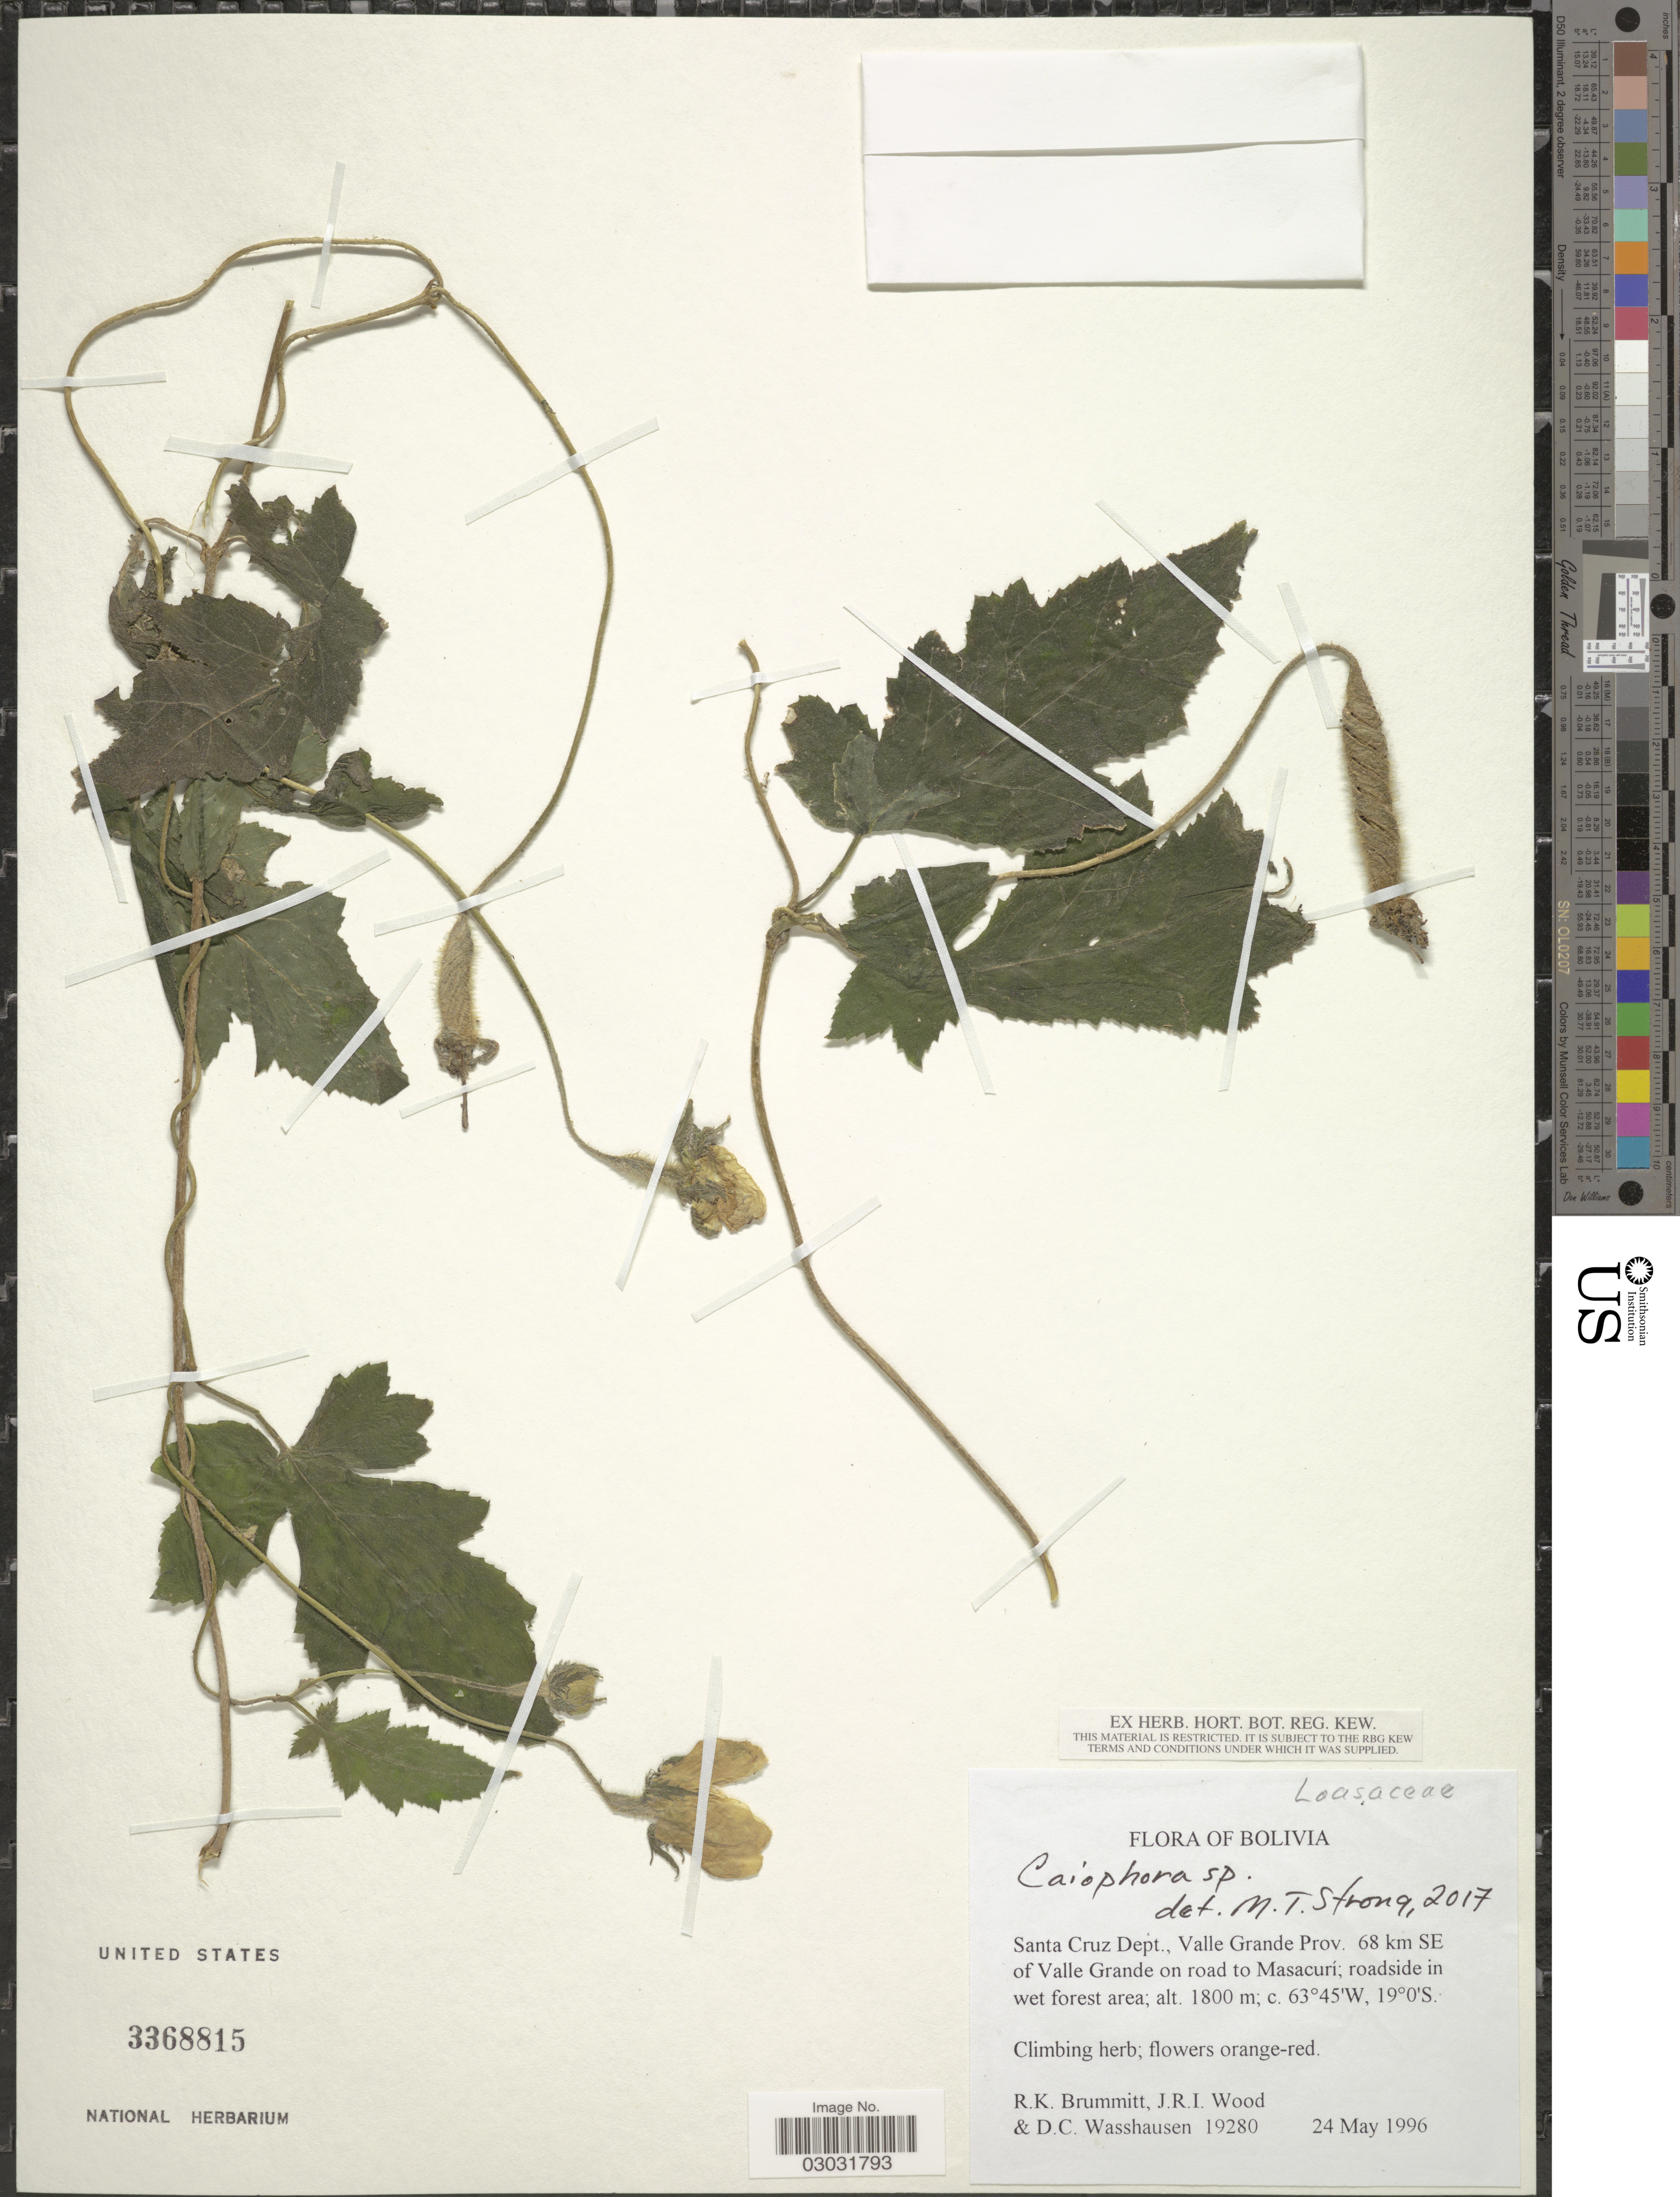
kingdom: Plantae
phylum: Tracheophyta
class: Magnoliopsida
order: Cornales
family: Loasaceae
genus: Caiophora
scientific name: Caiophora sp.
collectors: R. K. Brummitt, J. R. I. Wood & D. C. Wasshausen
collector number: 19280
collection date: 1996-05-24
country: Bolivia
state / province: Santa Cruz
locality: Santa Cruz Dept., Valle Grande Prov. 68 km SE of Valle Grande on road to Masacurí.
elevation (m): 1800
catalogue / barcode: US 3368815